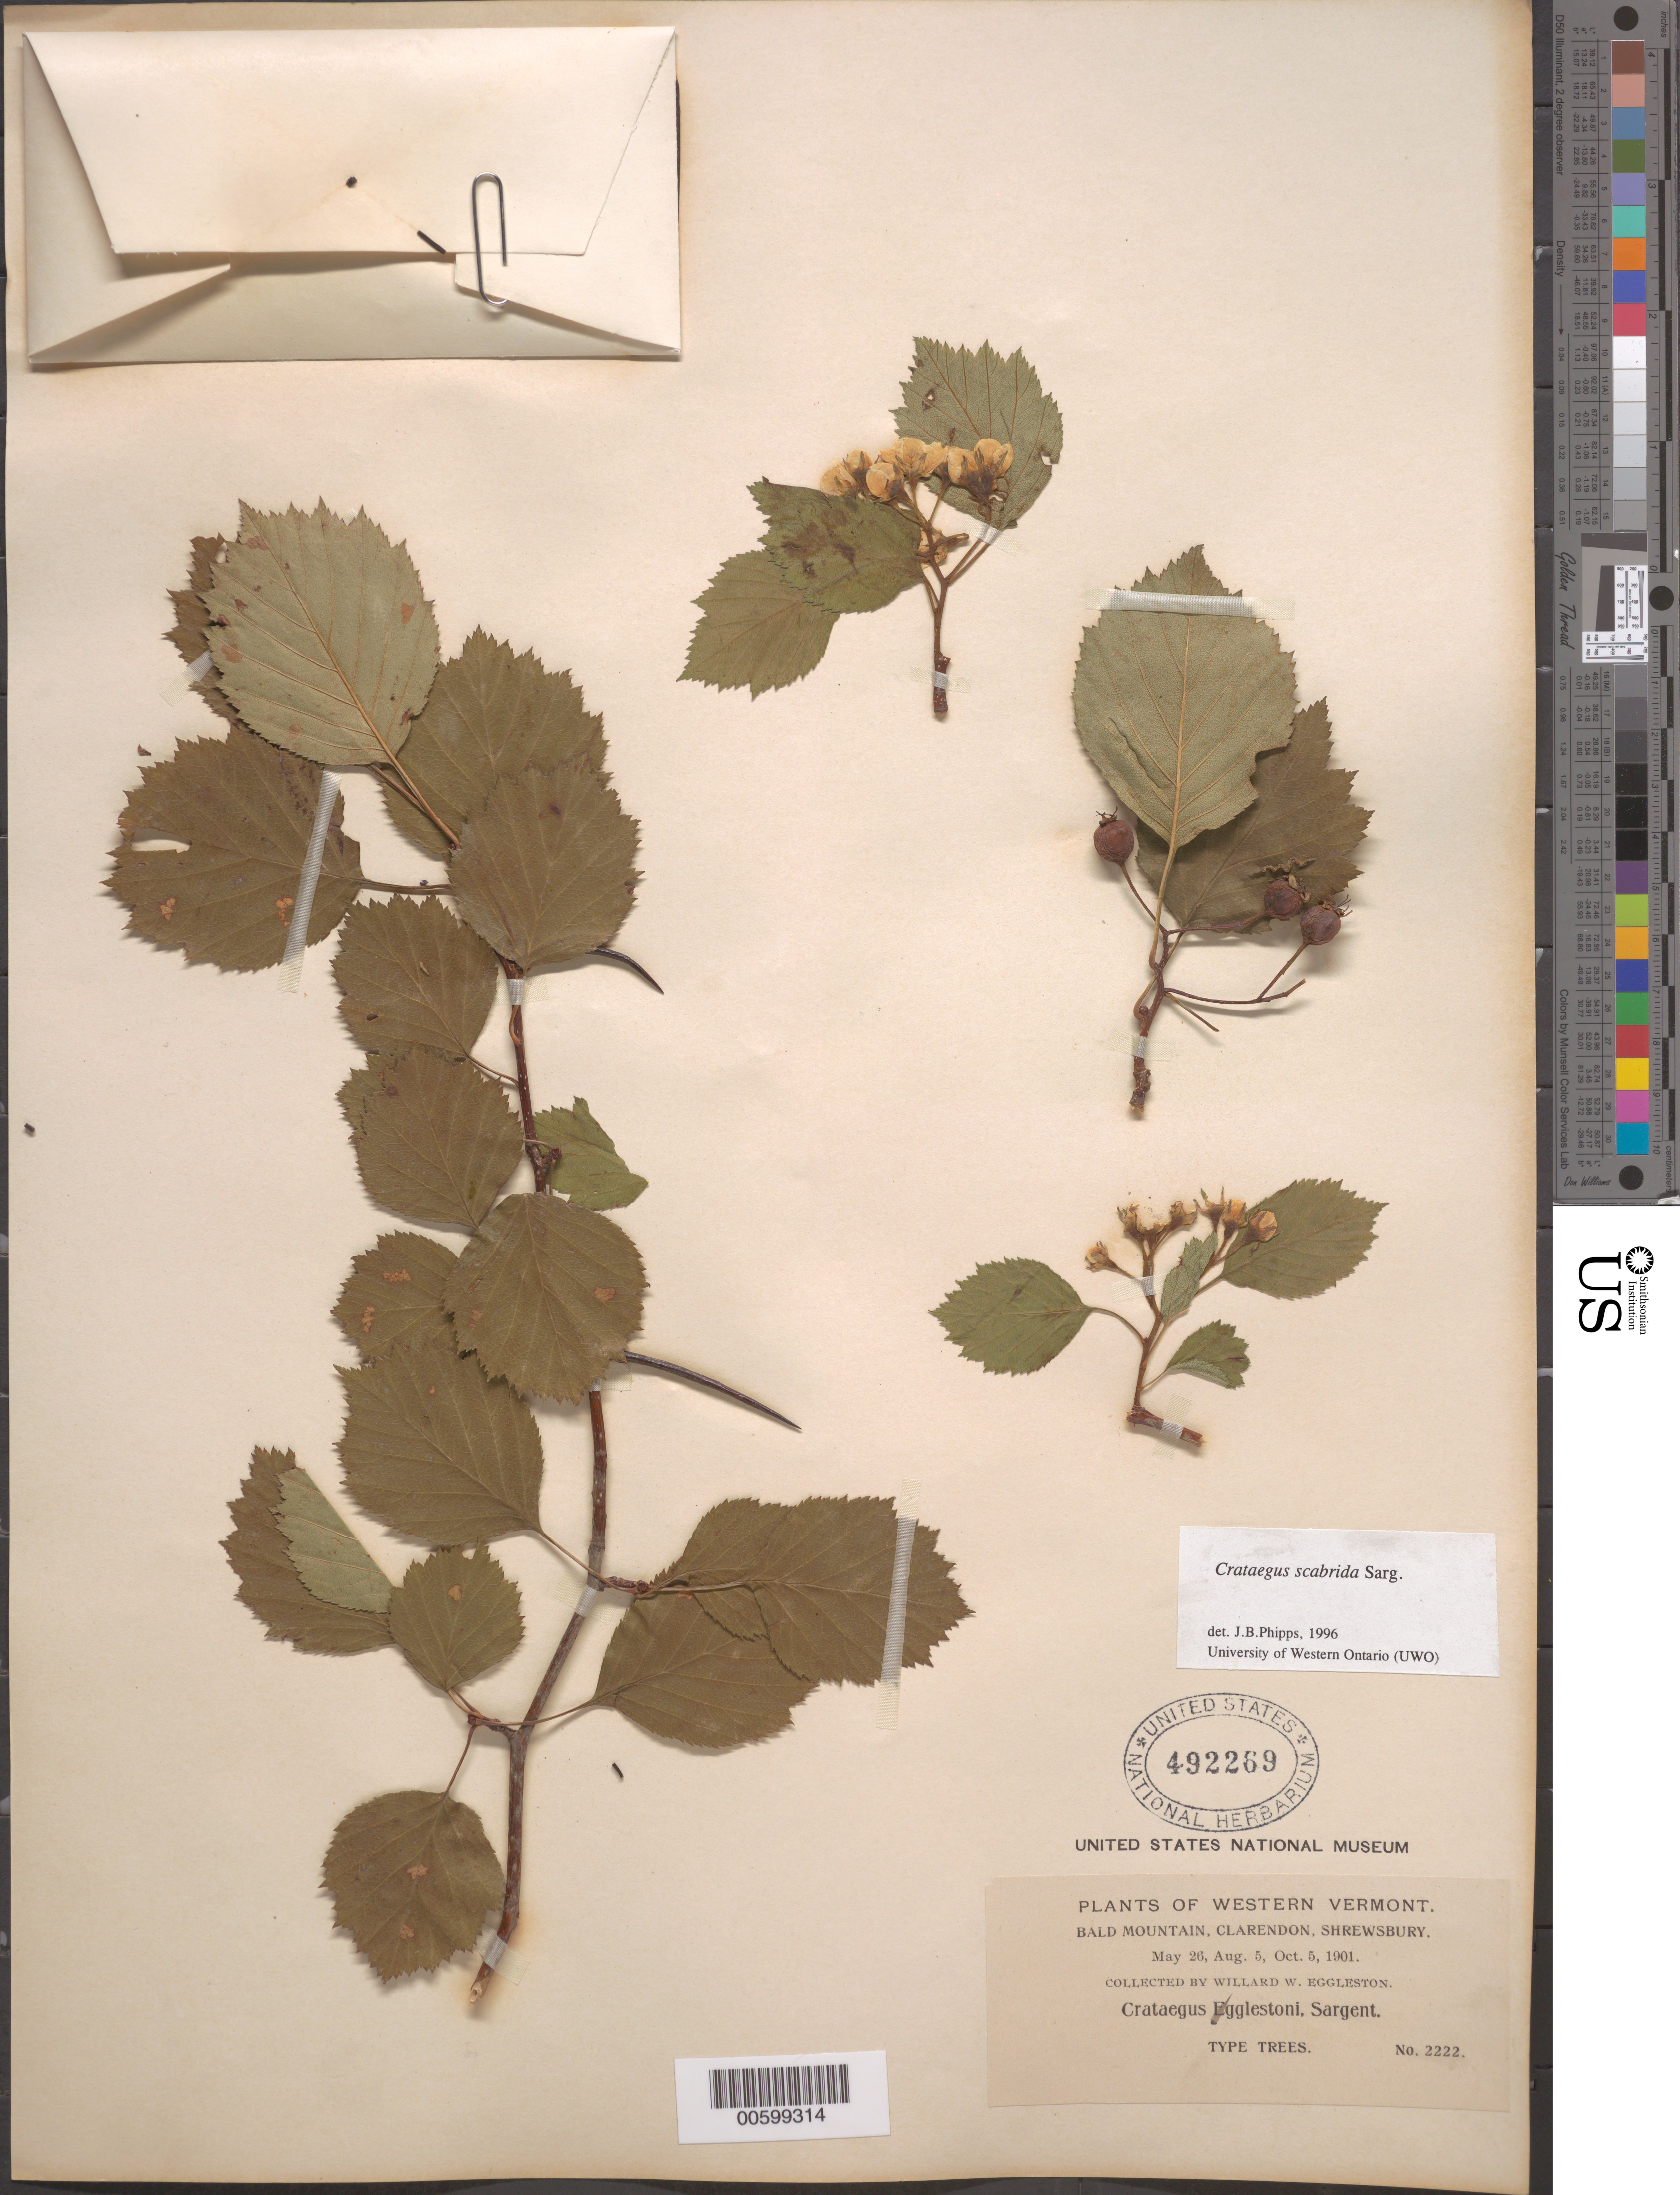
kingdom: Plantae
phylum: Tracheophyta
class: Magnoliopsida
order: Rosales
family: Rosaceae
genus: Crataegus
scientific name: Crataegus scabrida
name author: Sarg.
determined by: Phipps, James B., (UWO), University of Western Ontario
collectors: W. W. Eggleston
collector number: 2222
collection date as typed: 26 May 1901 to 05 Oct 1901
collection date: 1901-05-26/1901-10-05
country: United States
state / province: Vermont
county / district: Rutland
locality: Bald Mtn., Clarendon, Shrewsbury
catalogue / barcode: US 492619